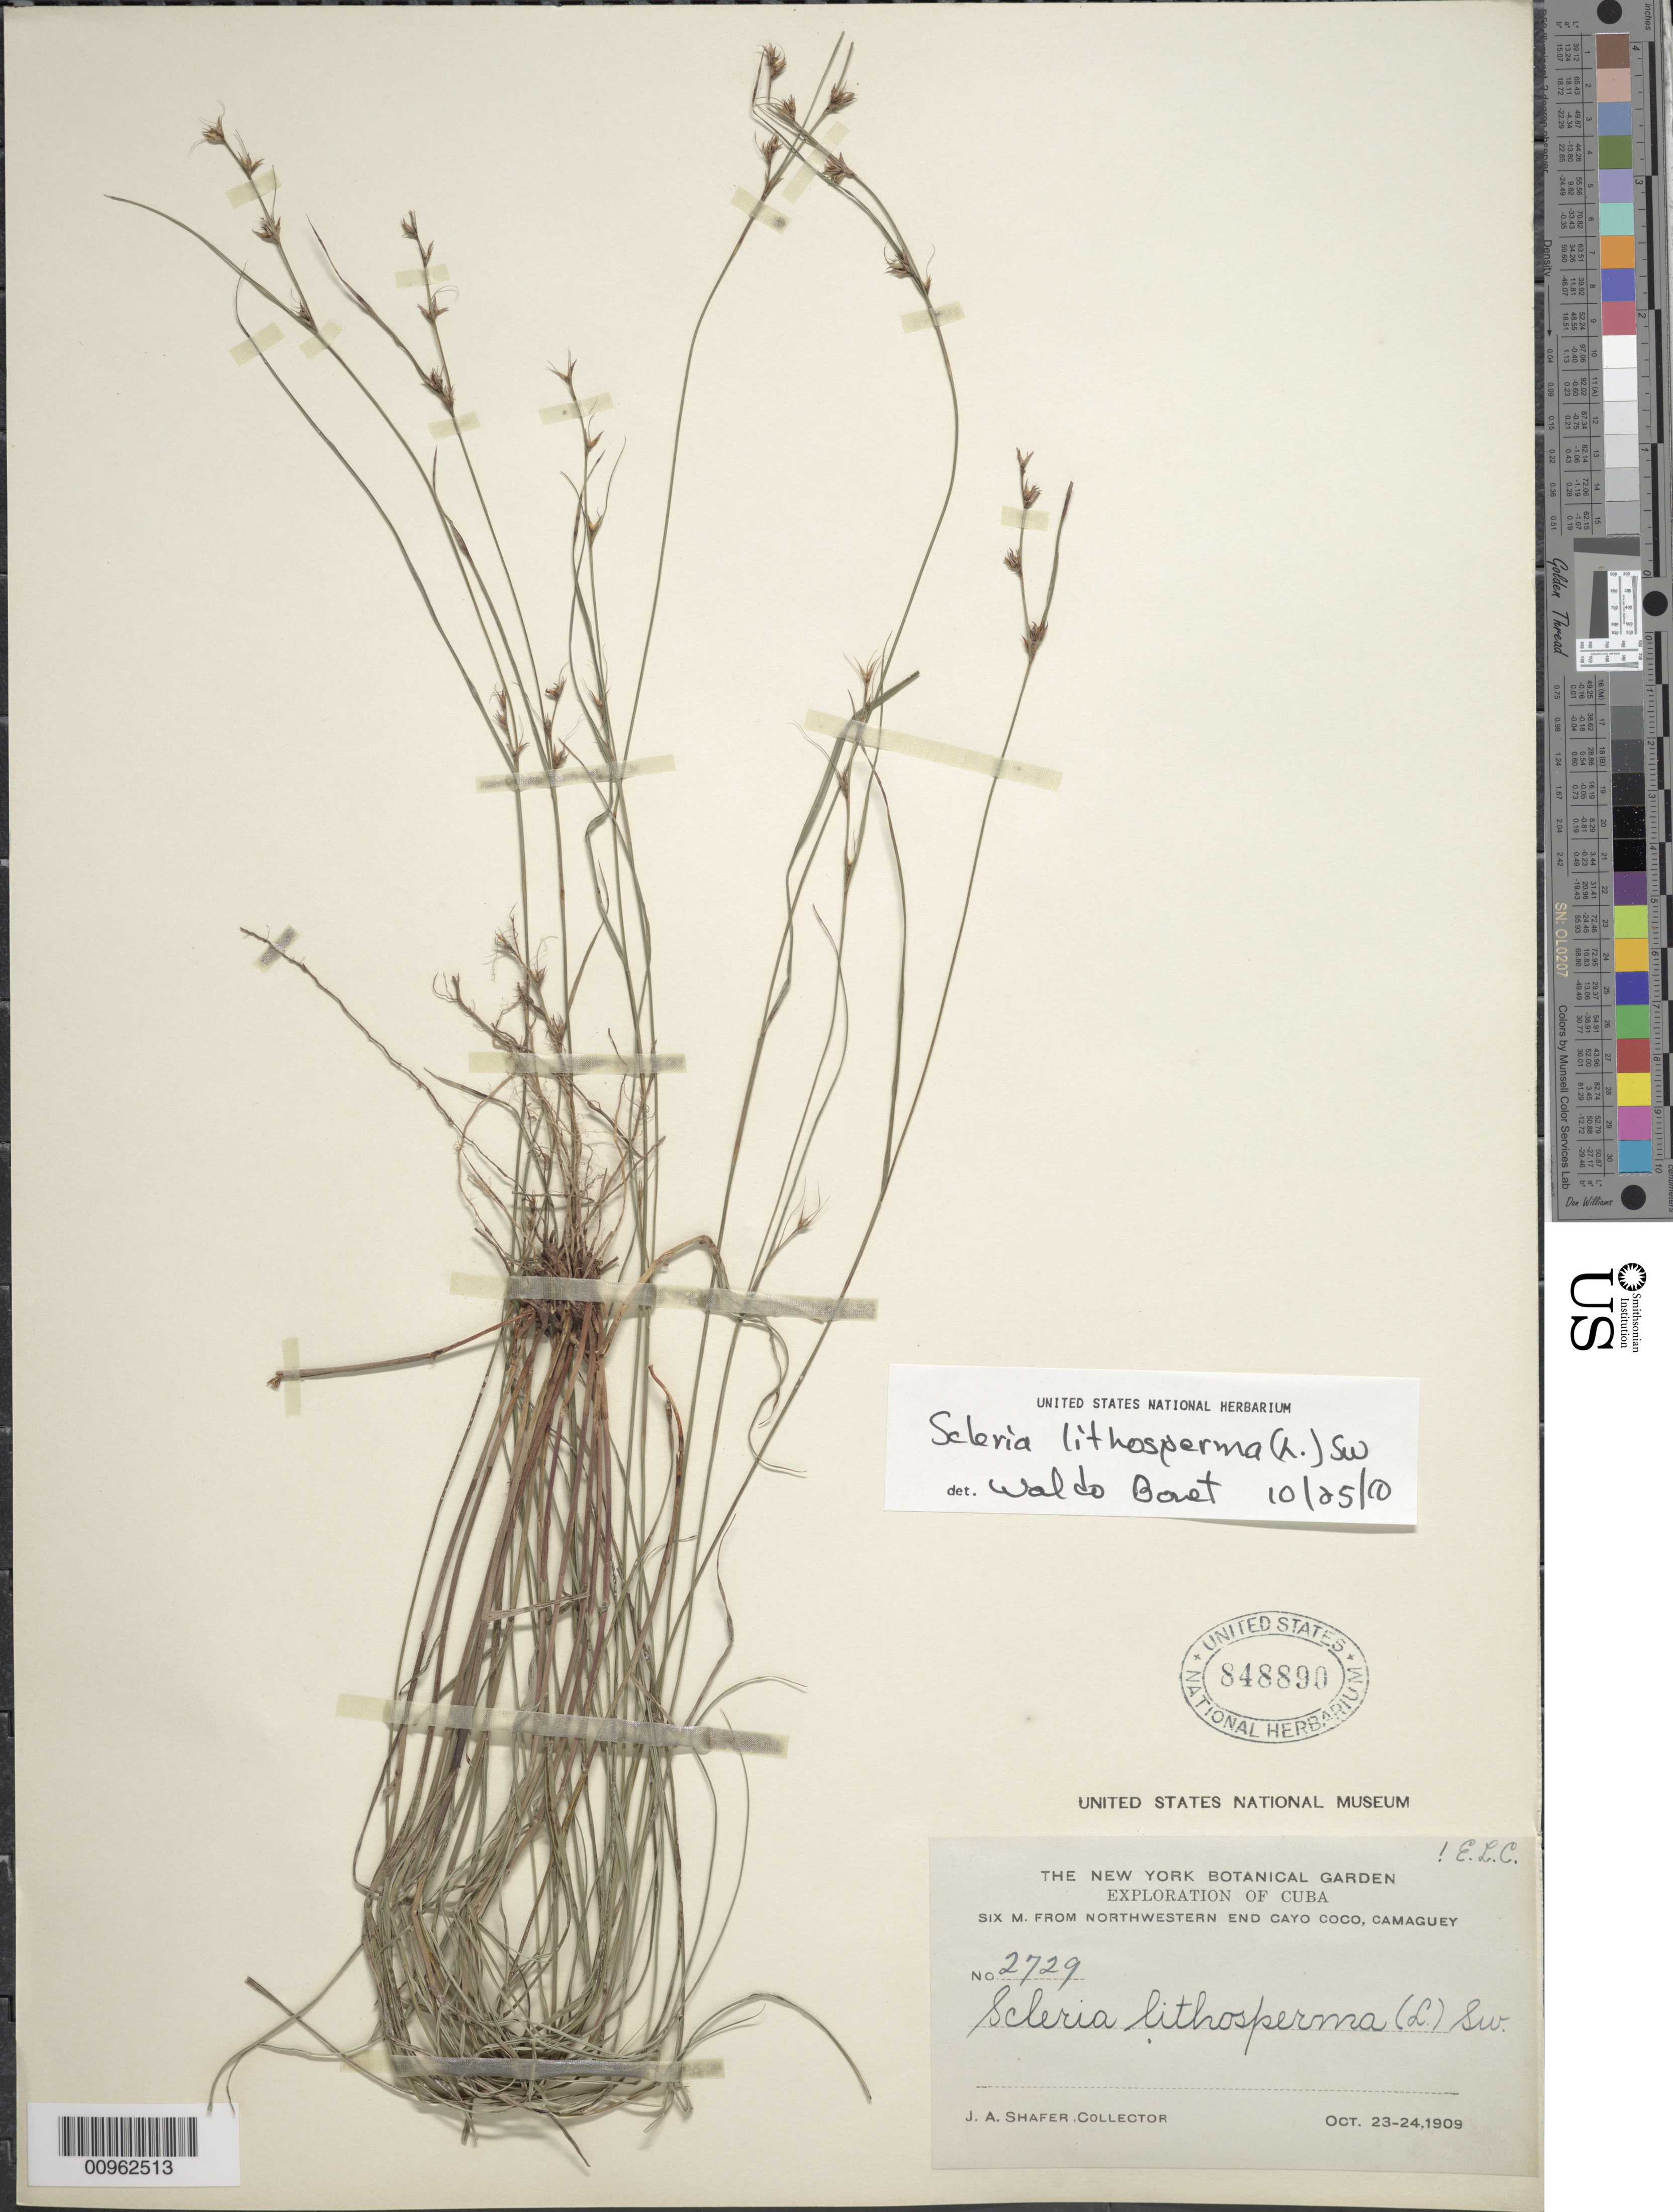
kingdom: Plantae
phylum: Tracheophyta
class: Liliopsida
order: Poales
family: Cyperaceae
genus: Scleria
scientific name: Scleria lithosperma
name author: (L.) Sw.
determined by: Core, E. L.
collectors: J. A. Shafer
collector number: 2729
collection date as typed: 23 Oct 1909 to 24 Oct 1909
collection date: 1909-10-23/1909-10-24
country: Cuba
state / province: Camagüey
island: Cuba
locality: Six m from northwestern end Cayo Coco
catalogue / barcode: US 848890